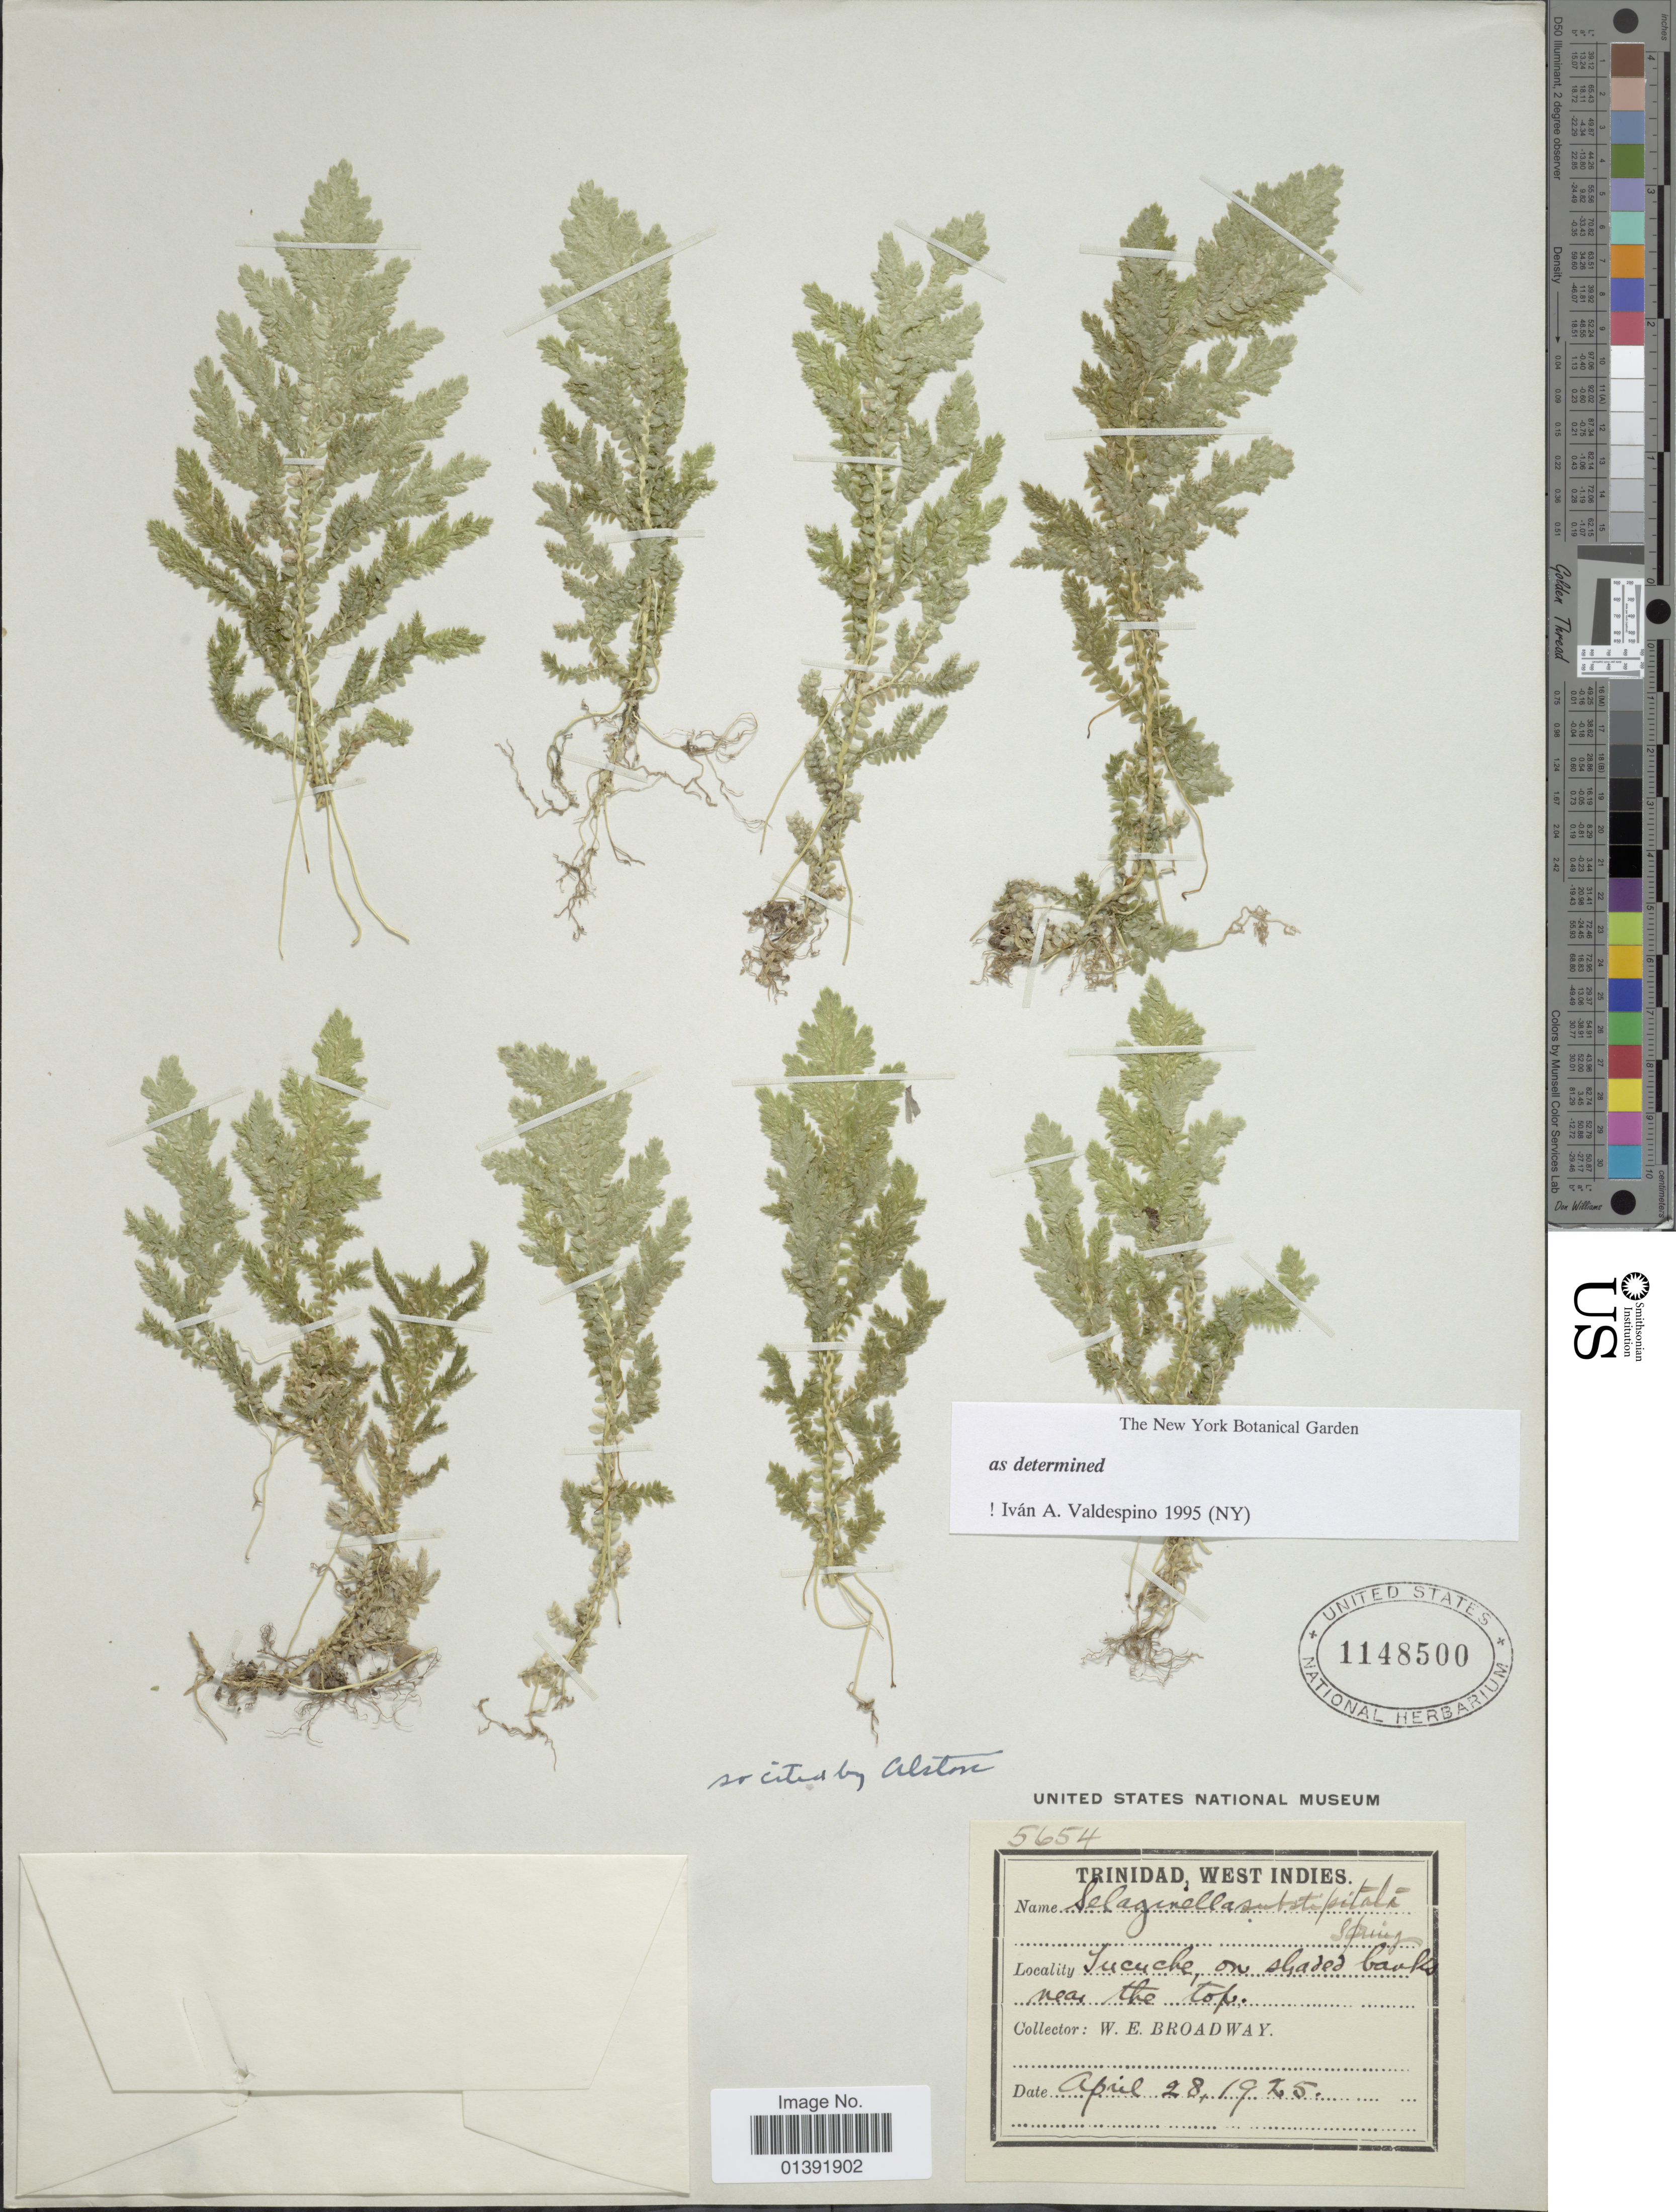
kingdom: Plantae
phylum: Tracheophyta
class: Lycopodiopsida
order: Selaginellales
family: Selaginellaceae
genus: Selaginella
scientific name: Selaginella substipitata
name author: Spring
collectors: W. E. Broadway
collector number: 5654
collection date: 1925-04-28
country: Trinidad and Tobago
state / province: Trinidad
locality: West Indies, Tucuche.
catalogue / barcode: US 1148500